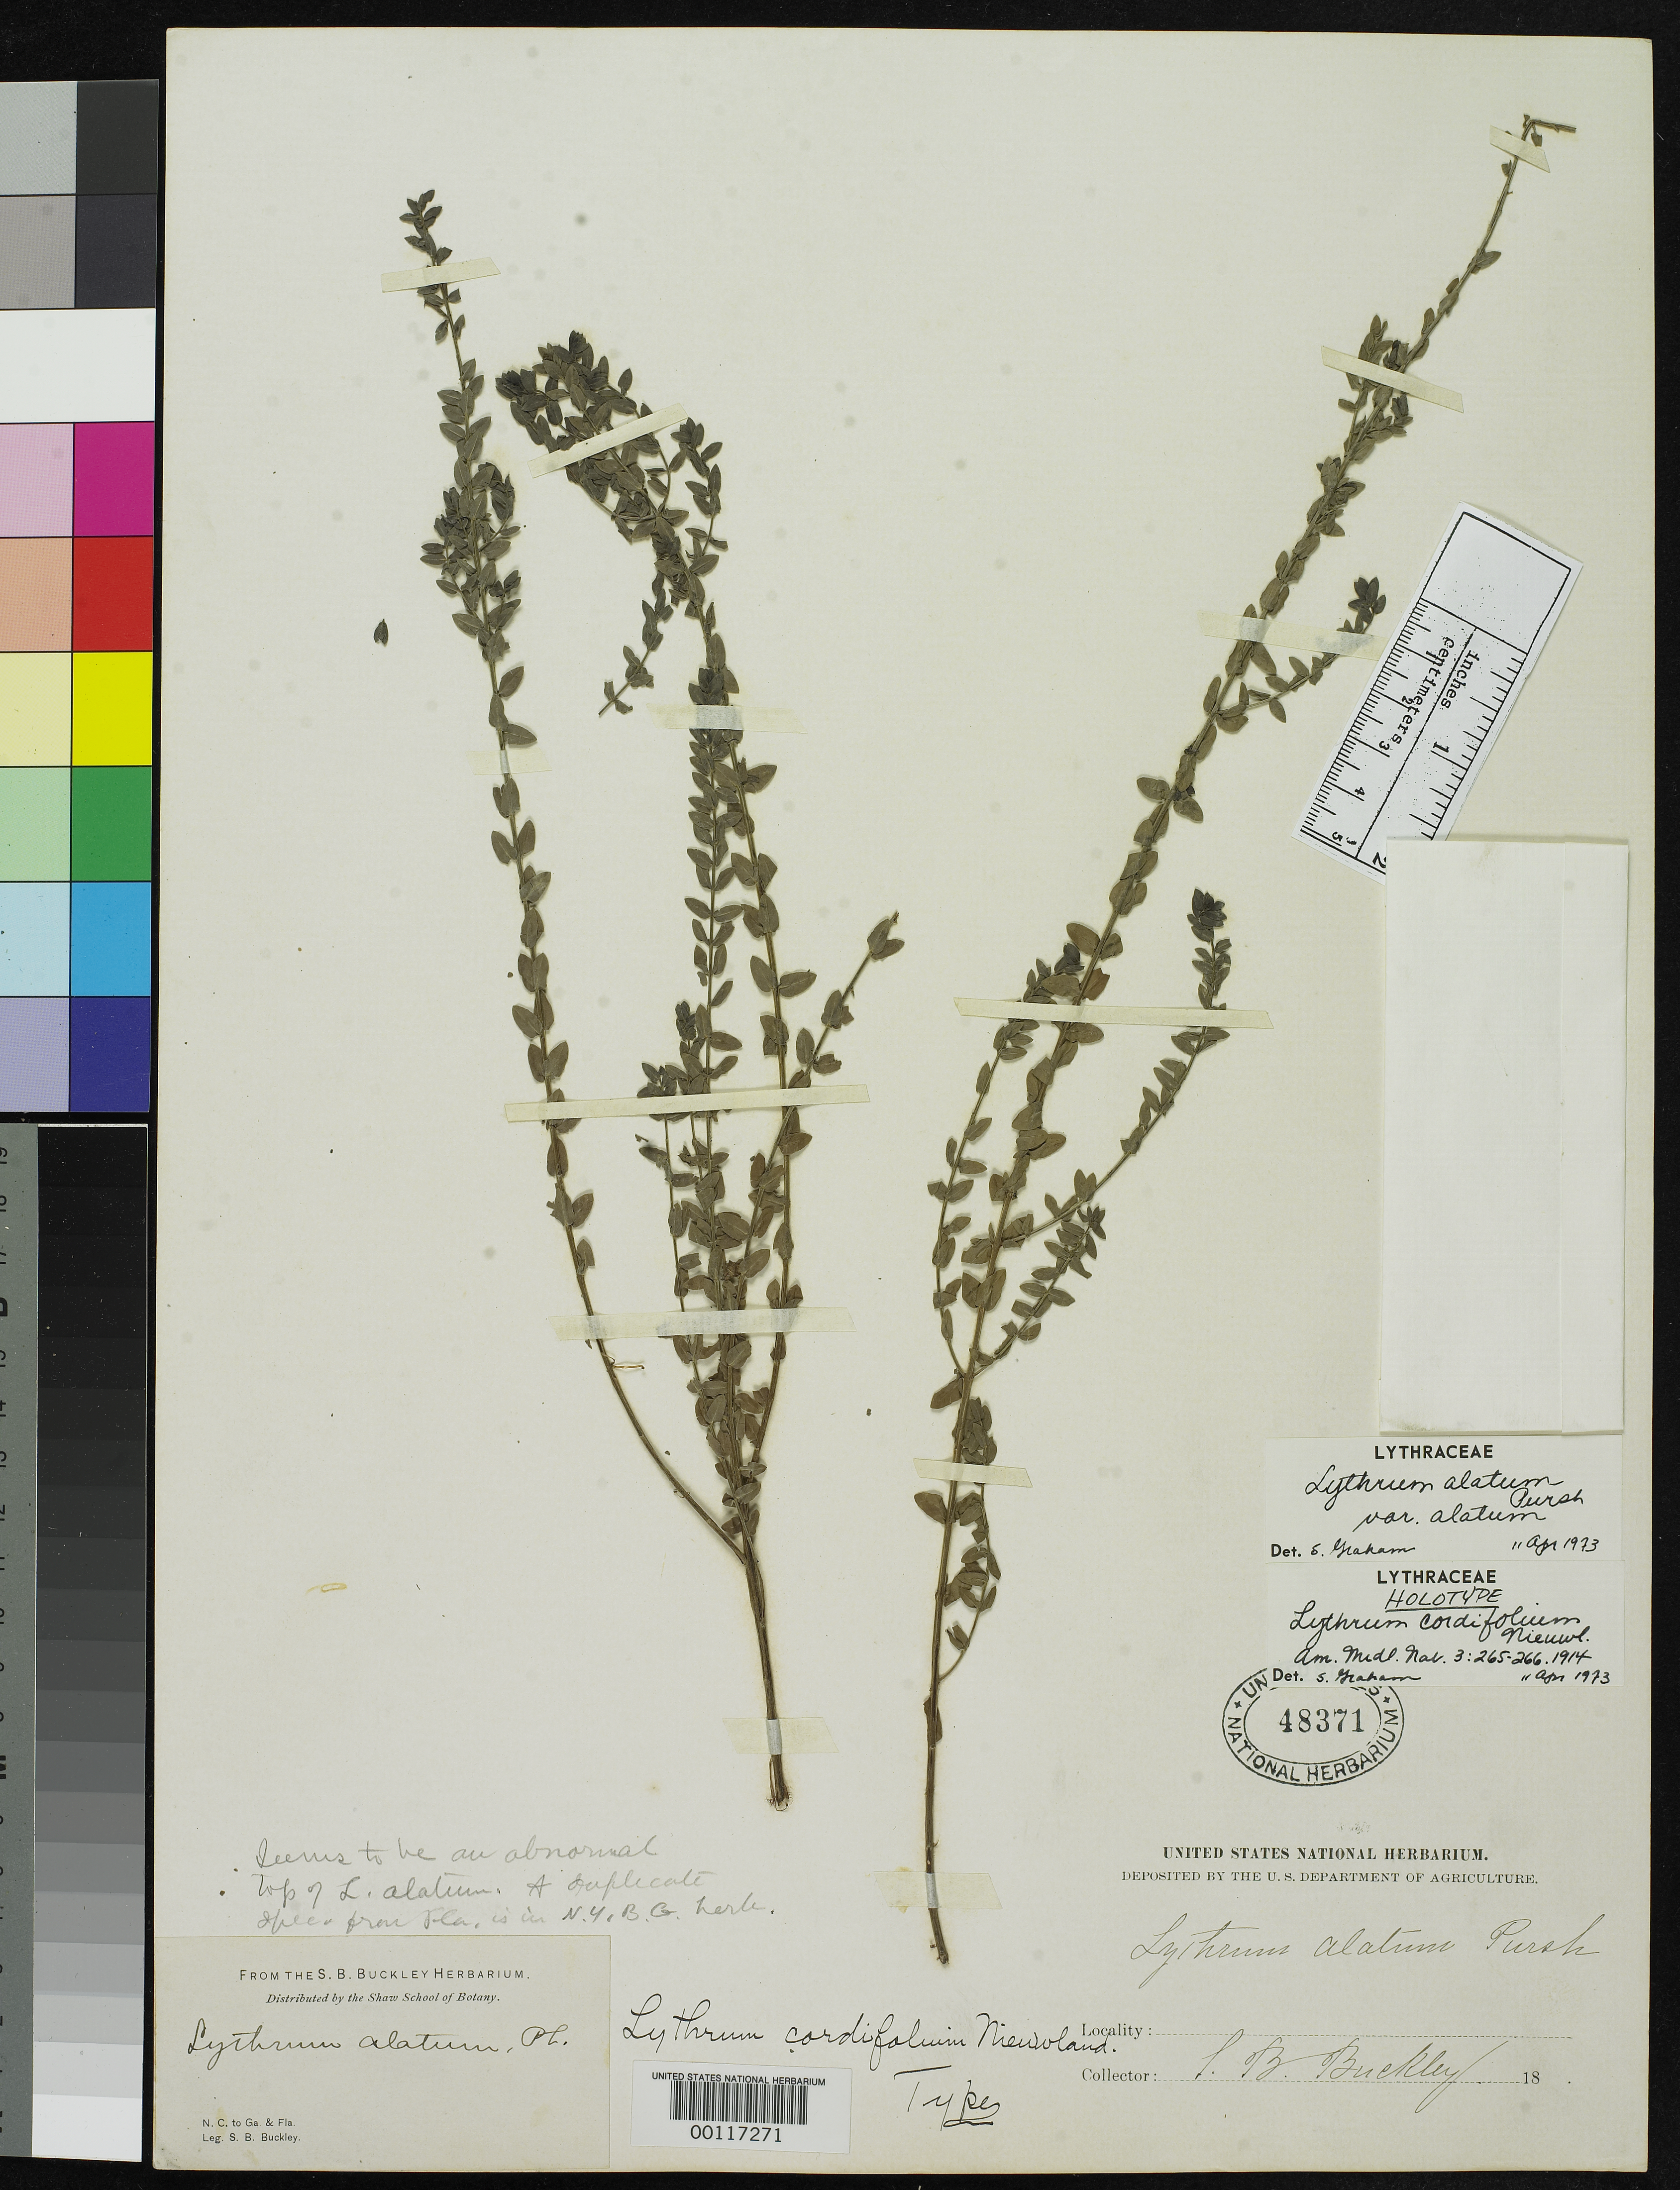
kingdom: Plantae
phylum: Tracheophyta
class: Magnoliopsida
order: Myrtales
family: Lythraceae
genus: Lythrum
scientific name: Lythrum cordifolium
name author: Nieuwl.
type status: Holotype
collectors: S. B. Buckley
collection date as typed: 18--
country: United States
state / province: Florida / Georgia / North Carolina / South Carolina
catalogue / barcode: US 48371